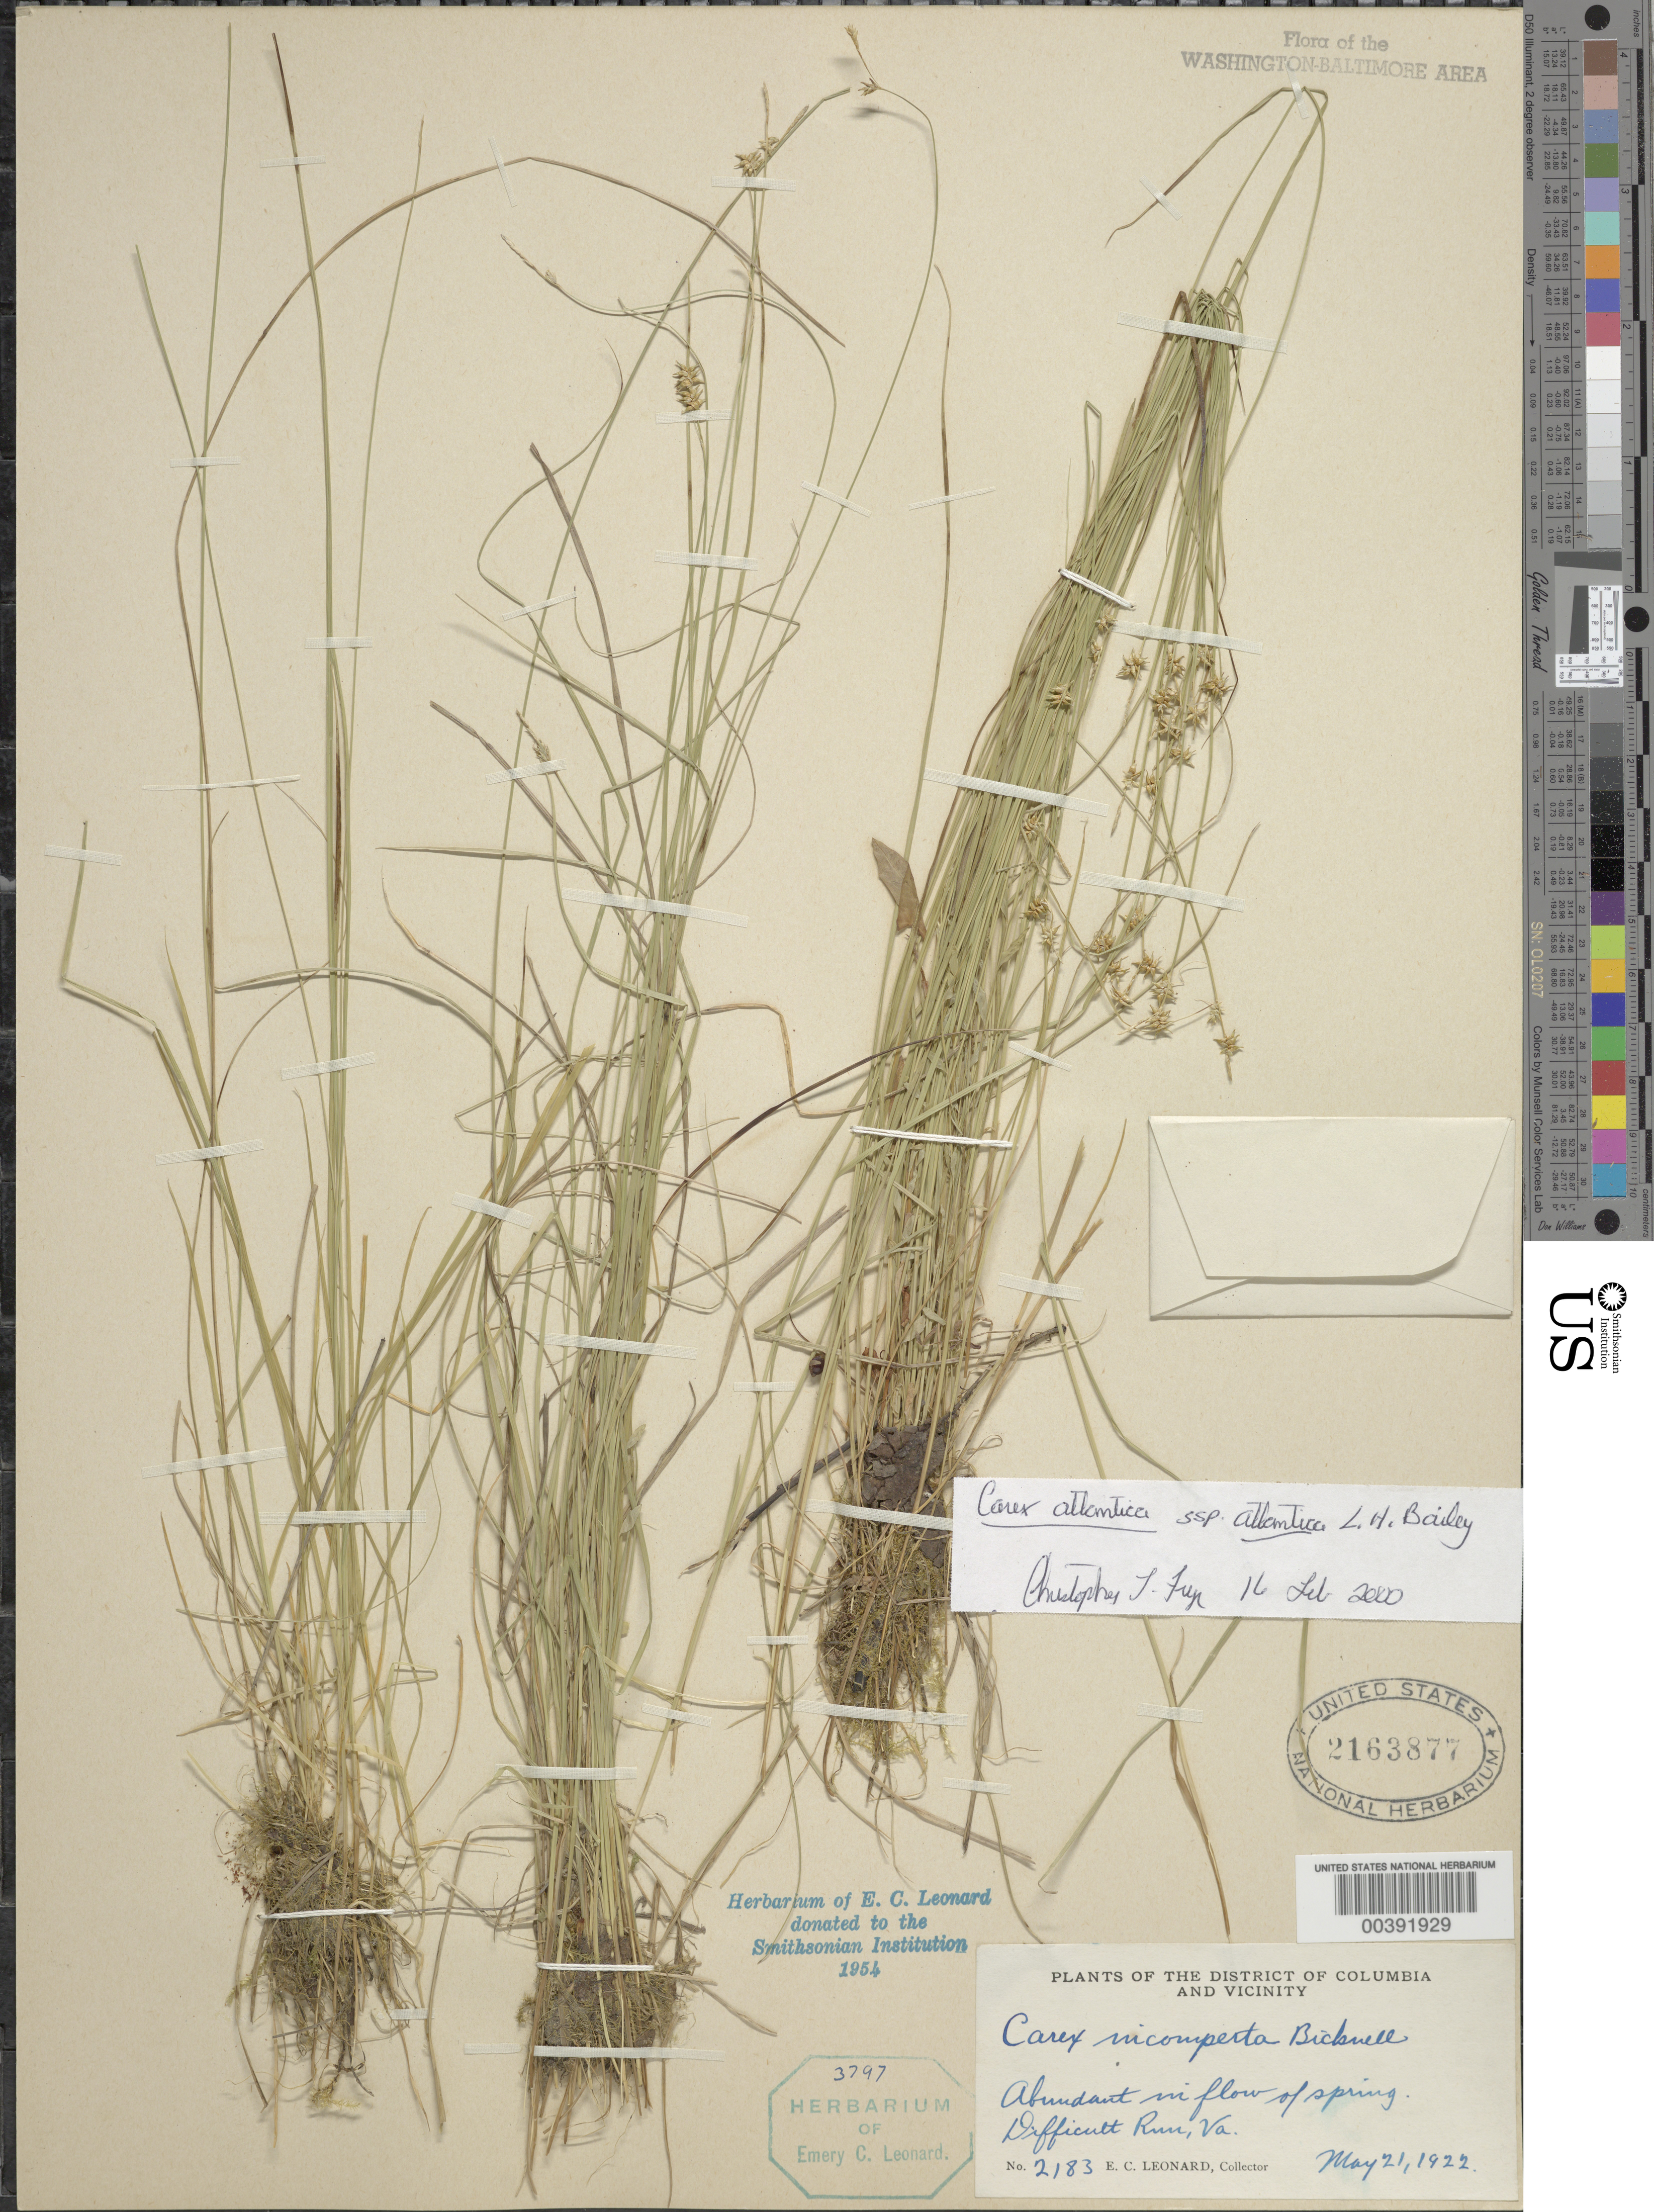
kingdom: Plantae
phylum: Tracheophyta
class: Liliopsida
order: Poales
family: Cyperaceae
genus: Carex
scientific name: Carex atlantica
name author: L.H. Bailey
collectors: E. C. Leonard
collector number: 2183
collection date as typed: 21 May 1922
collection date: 1922-05-21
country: United States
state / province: Virginia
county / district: Fairfax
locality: Difficult Run C. & O. Canal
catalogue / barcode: US 2163877